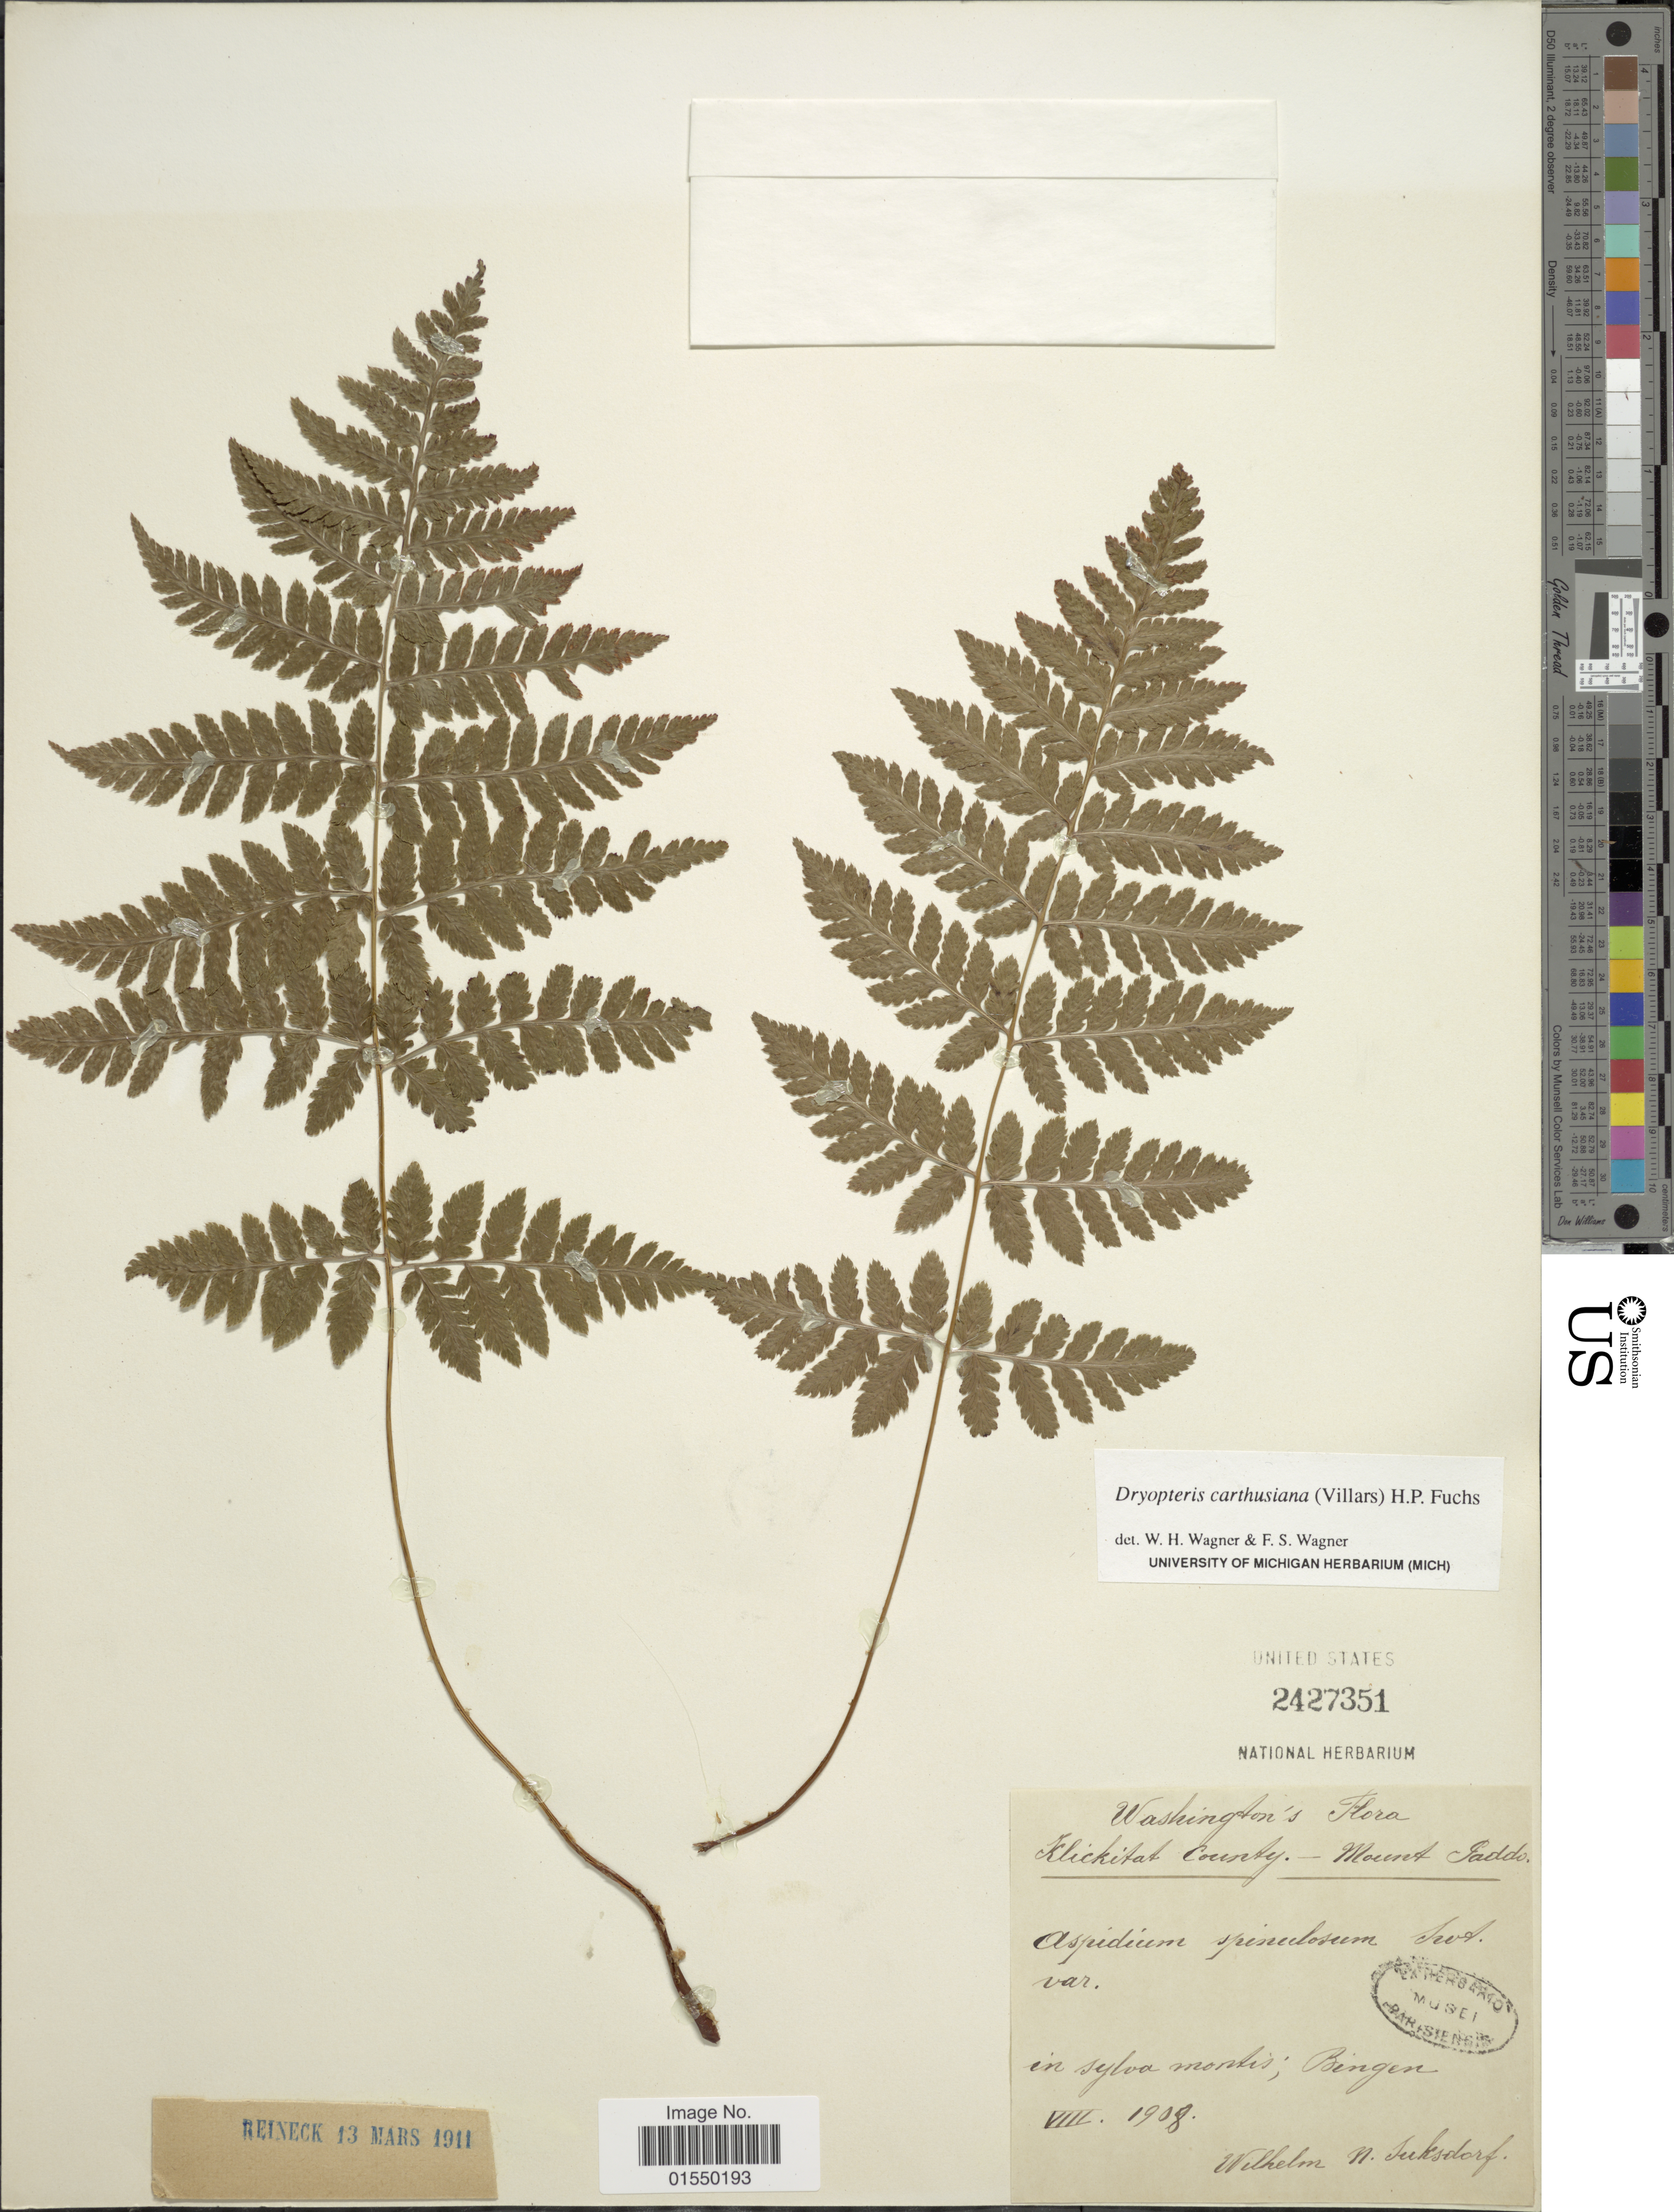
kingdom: Plantae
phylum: Tracheophyta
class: Polypodiopsida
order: Polypodiales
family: Dryopteridaceae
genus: Dryopteris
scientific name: Dryopteris carthusiana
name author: (Villars) H.P. Fuchs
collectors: W. N. Suksdorf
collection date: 1908-08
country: United States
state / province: Washington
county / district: Klickitat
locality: Klickitat County, Mount Paddo, Bingen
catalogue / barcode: US 2427351